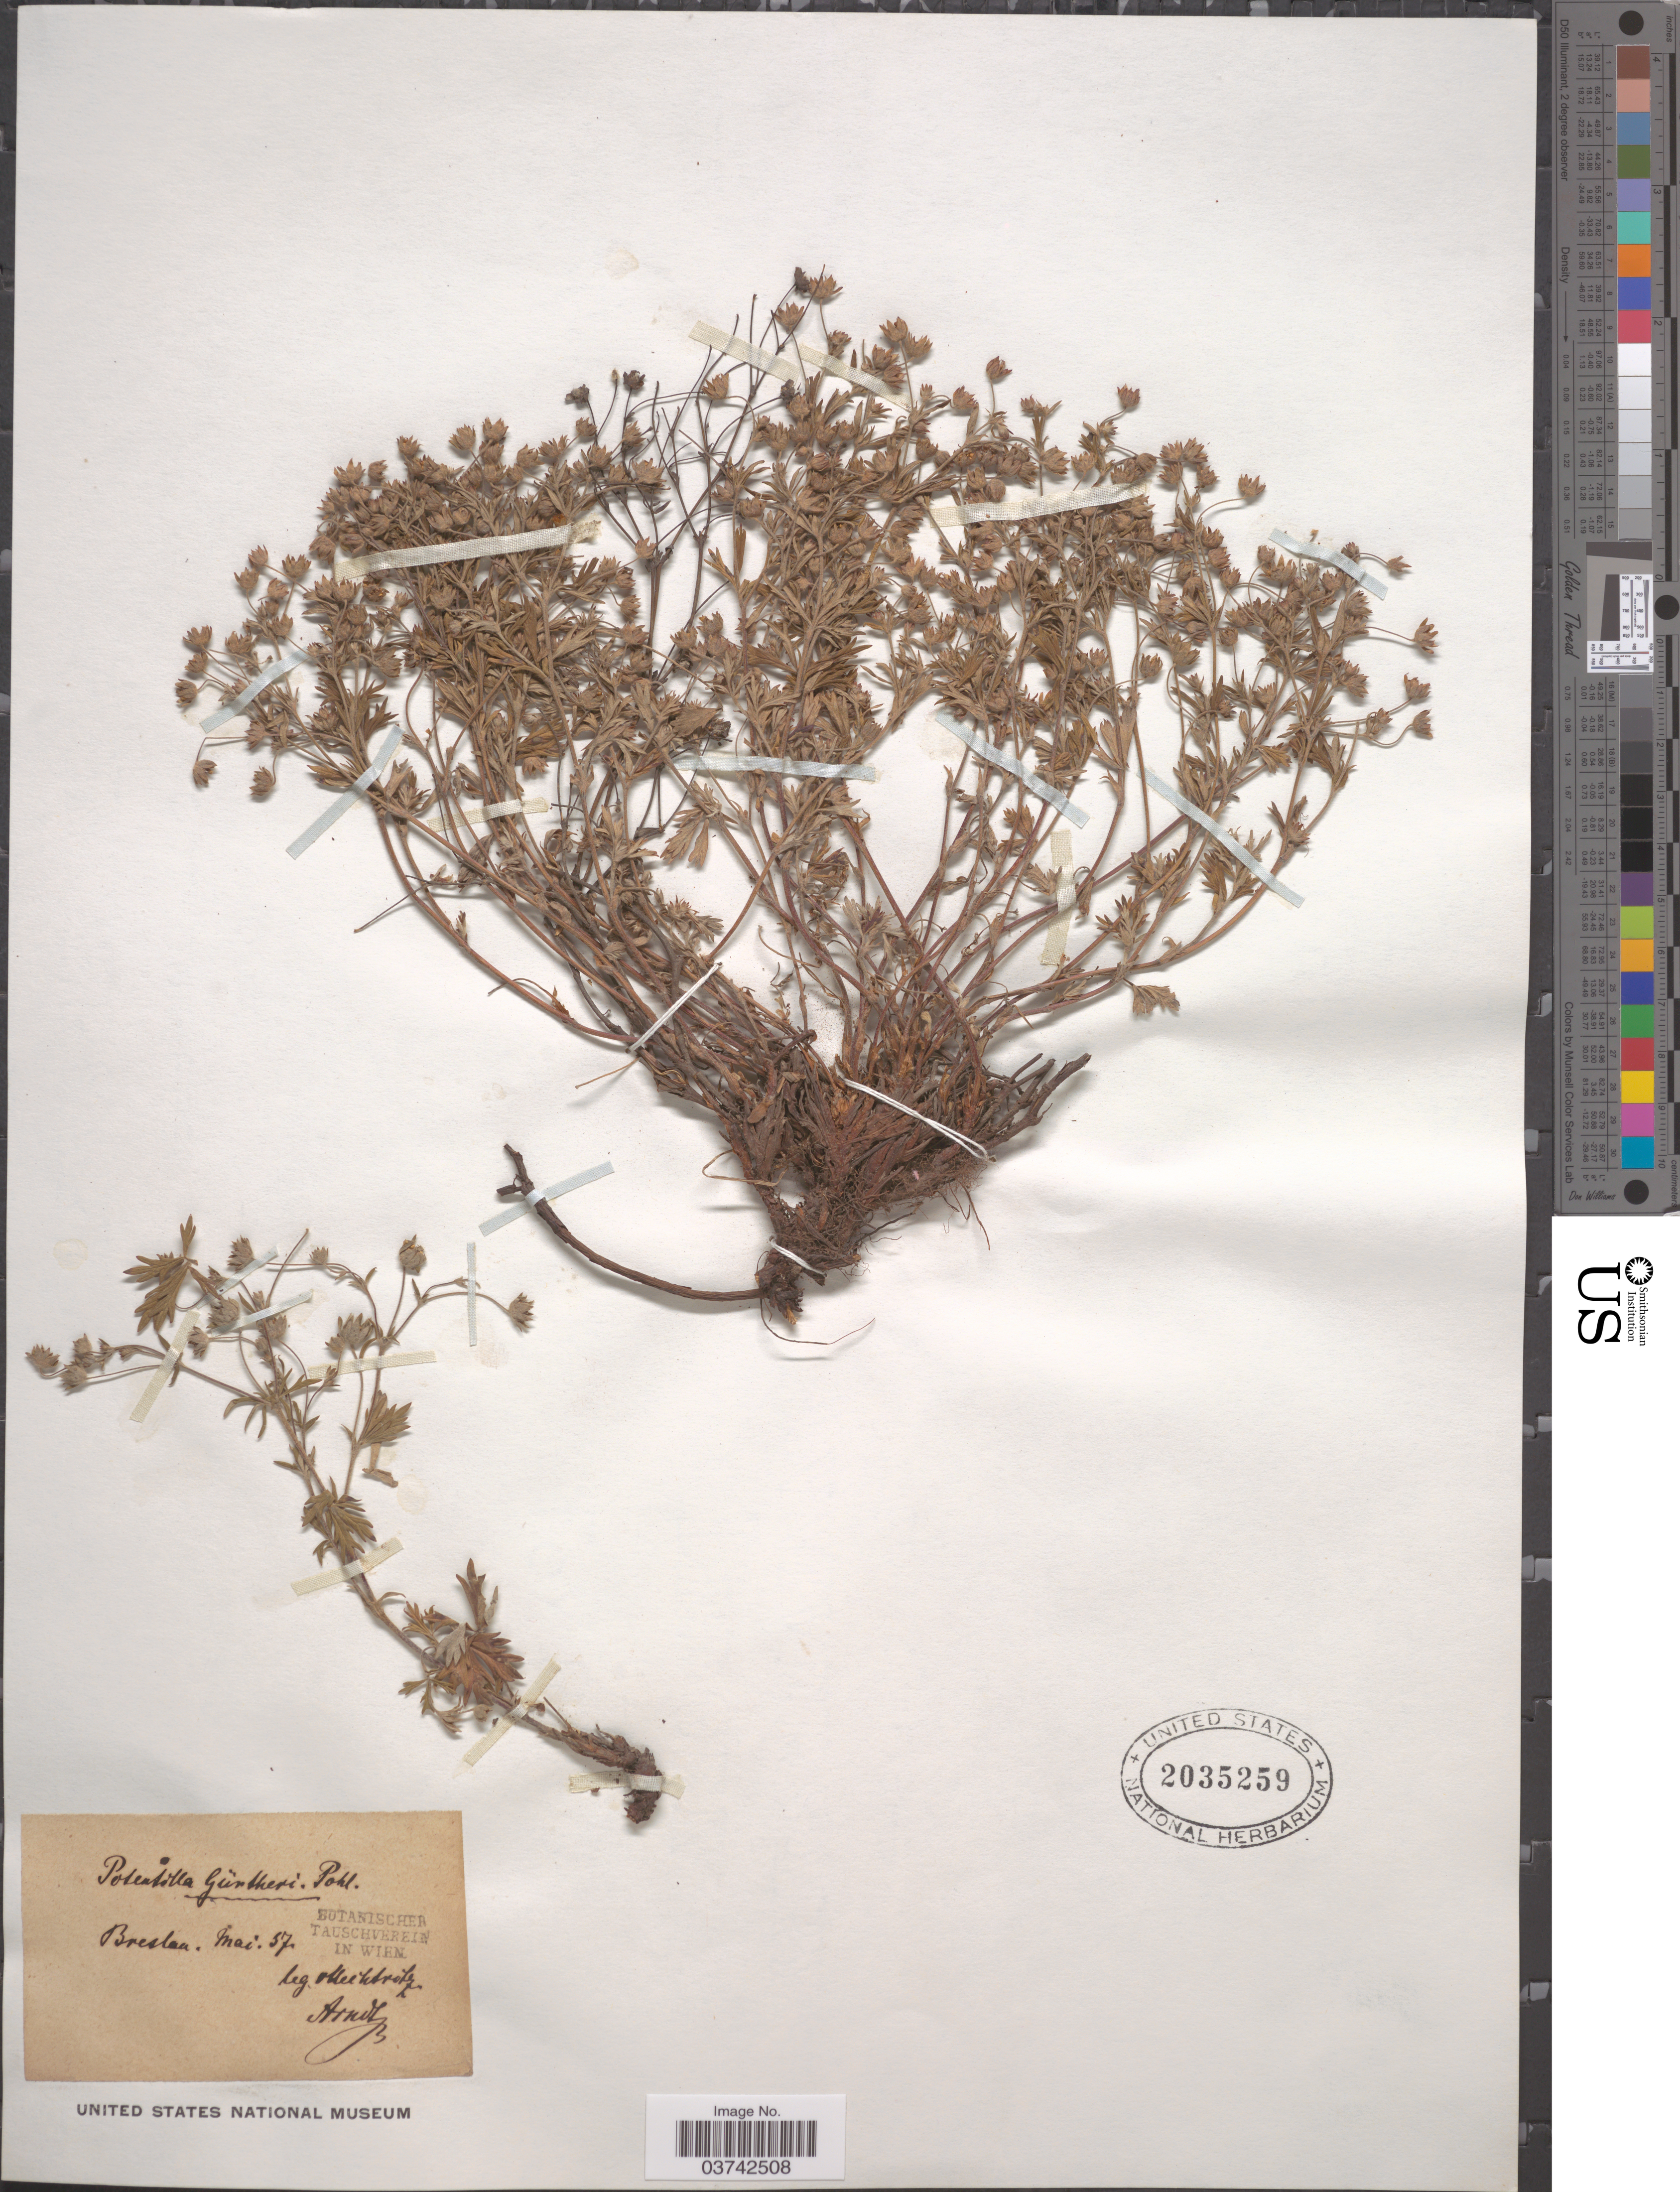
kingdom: Plantae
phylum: Tracheophyta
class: Magnoliopsida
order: Rosales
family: Rosaceae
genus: Potentilla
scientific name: Potentilla guntheri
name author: Auct.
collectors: Uechtritz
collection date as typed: Transcribed d/m/y: /5/57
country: Poland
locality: Breslau.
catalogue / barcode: US 2035259